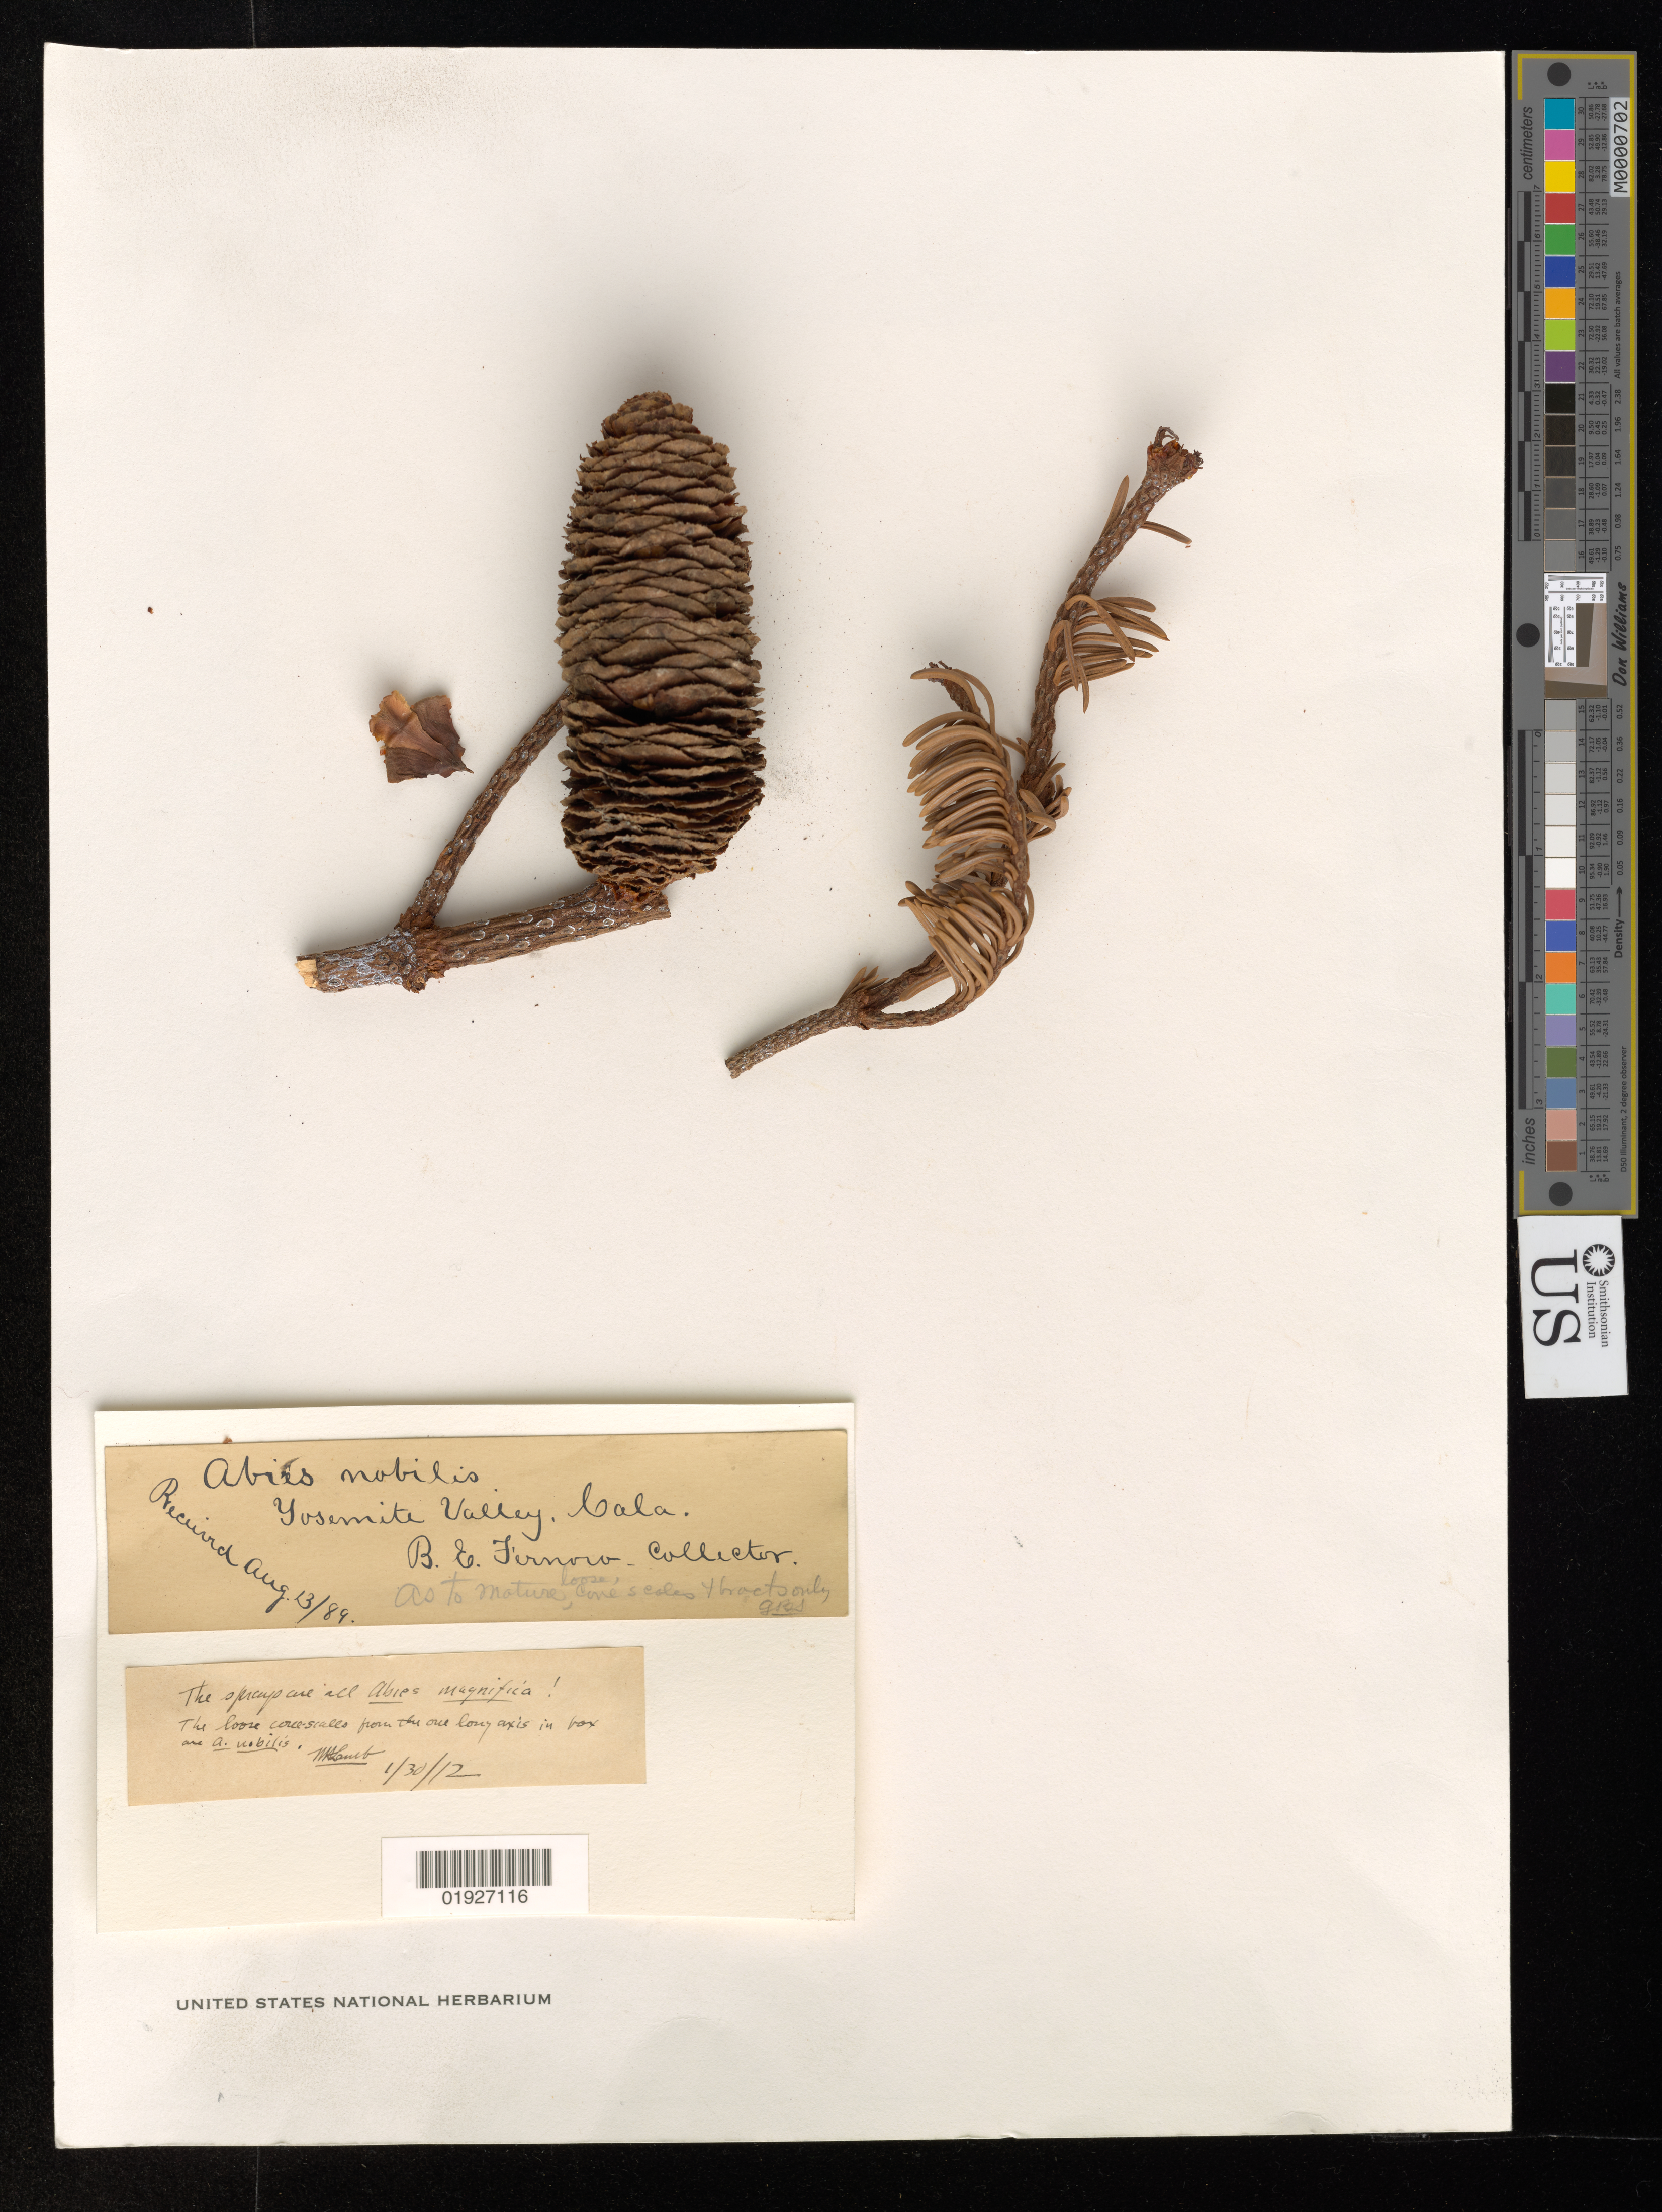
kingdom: Plantae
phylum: Tracheophyta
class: Pinopsida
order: Pinales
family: Pinaceae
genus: Abies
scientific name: Abies magnifica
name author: A. Murray bis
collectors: B. Fernow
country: United States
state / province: California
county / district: Mariposa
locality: Yosemite Valley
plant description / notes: Herb. no. 475023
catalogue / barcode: US 475023